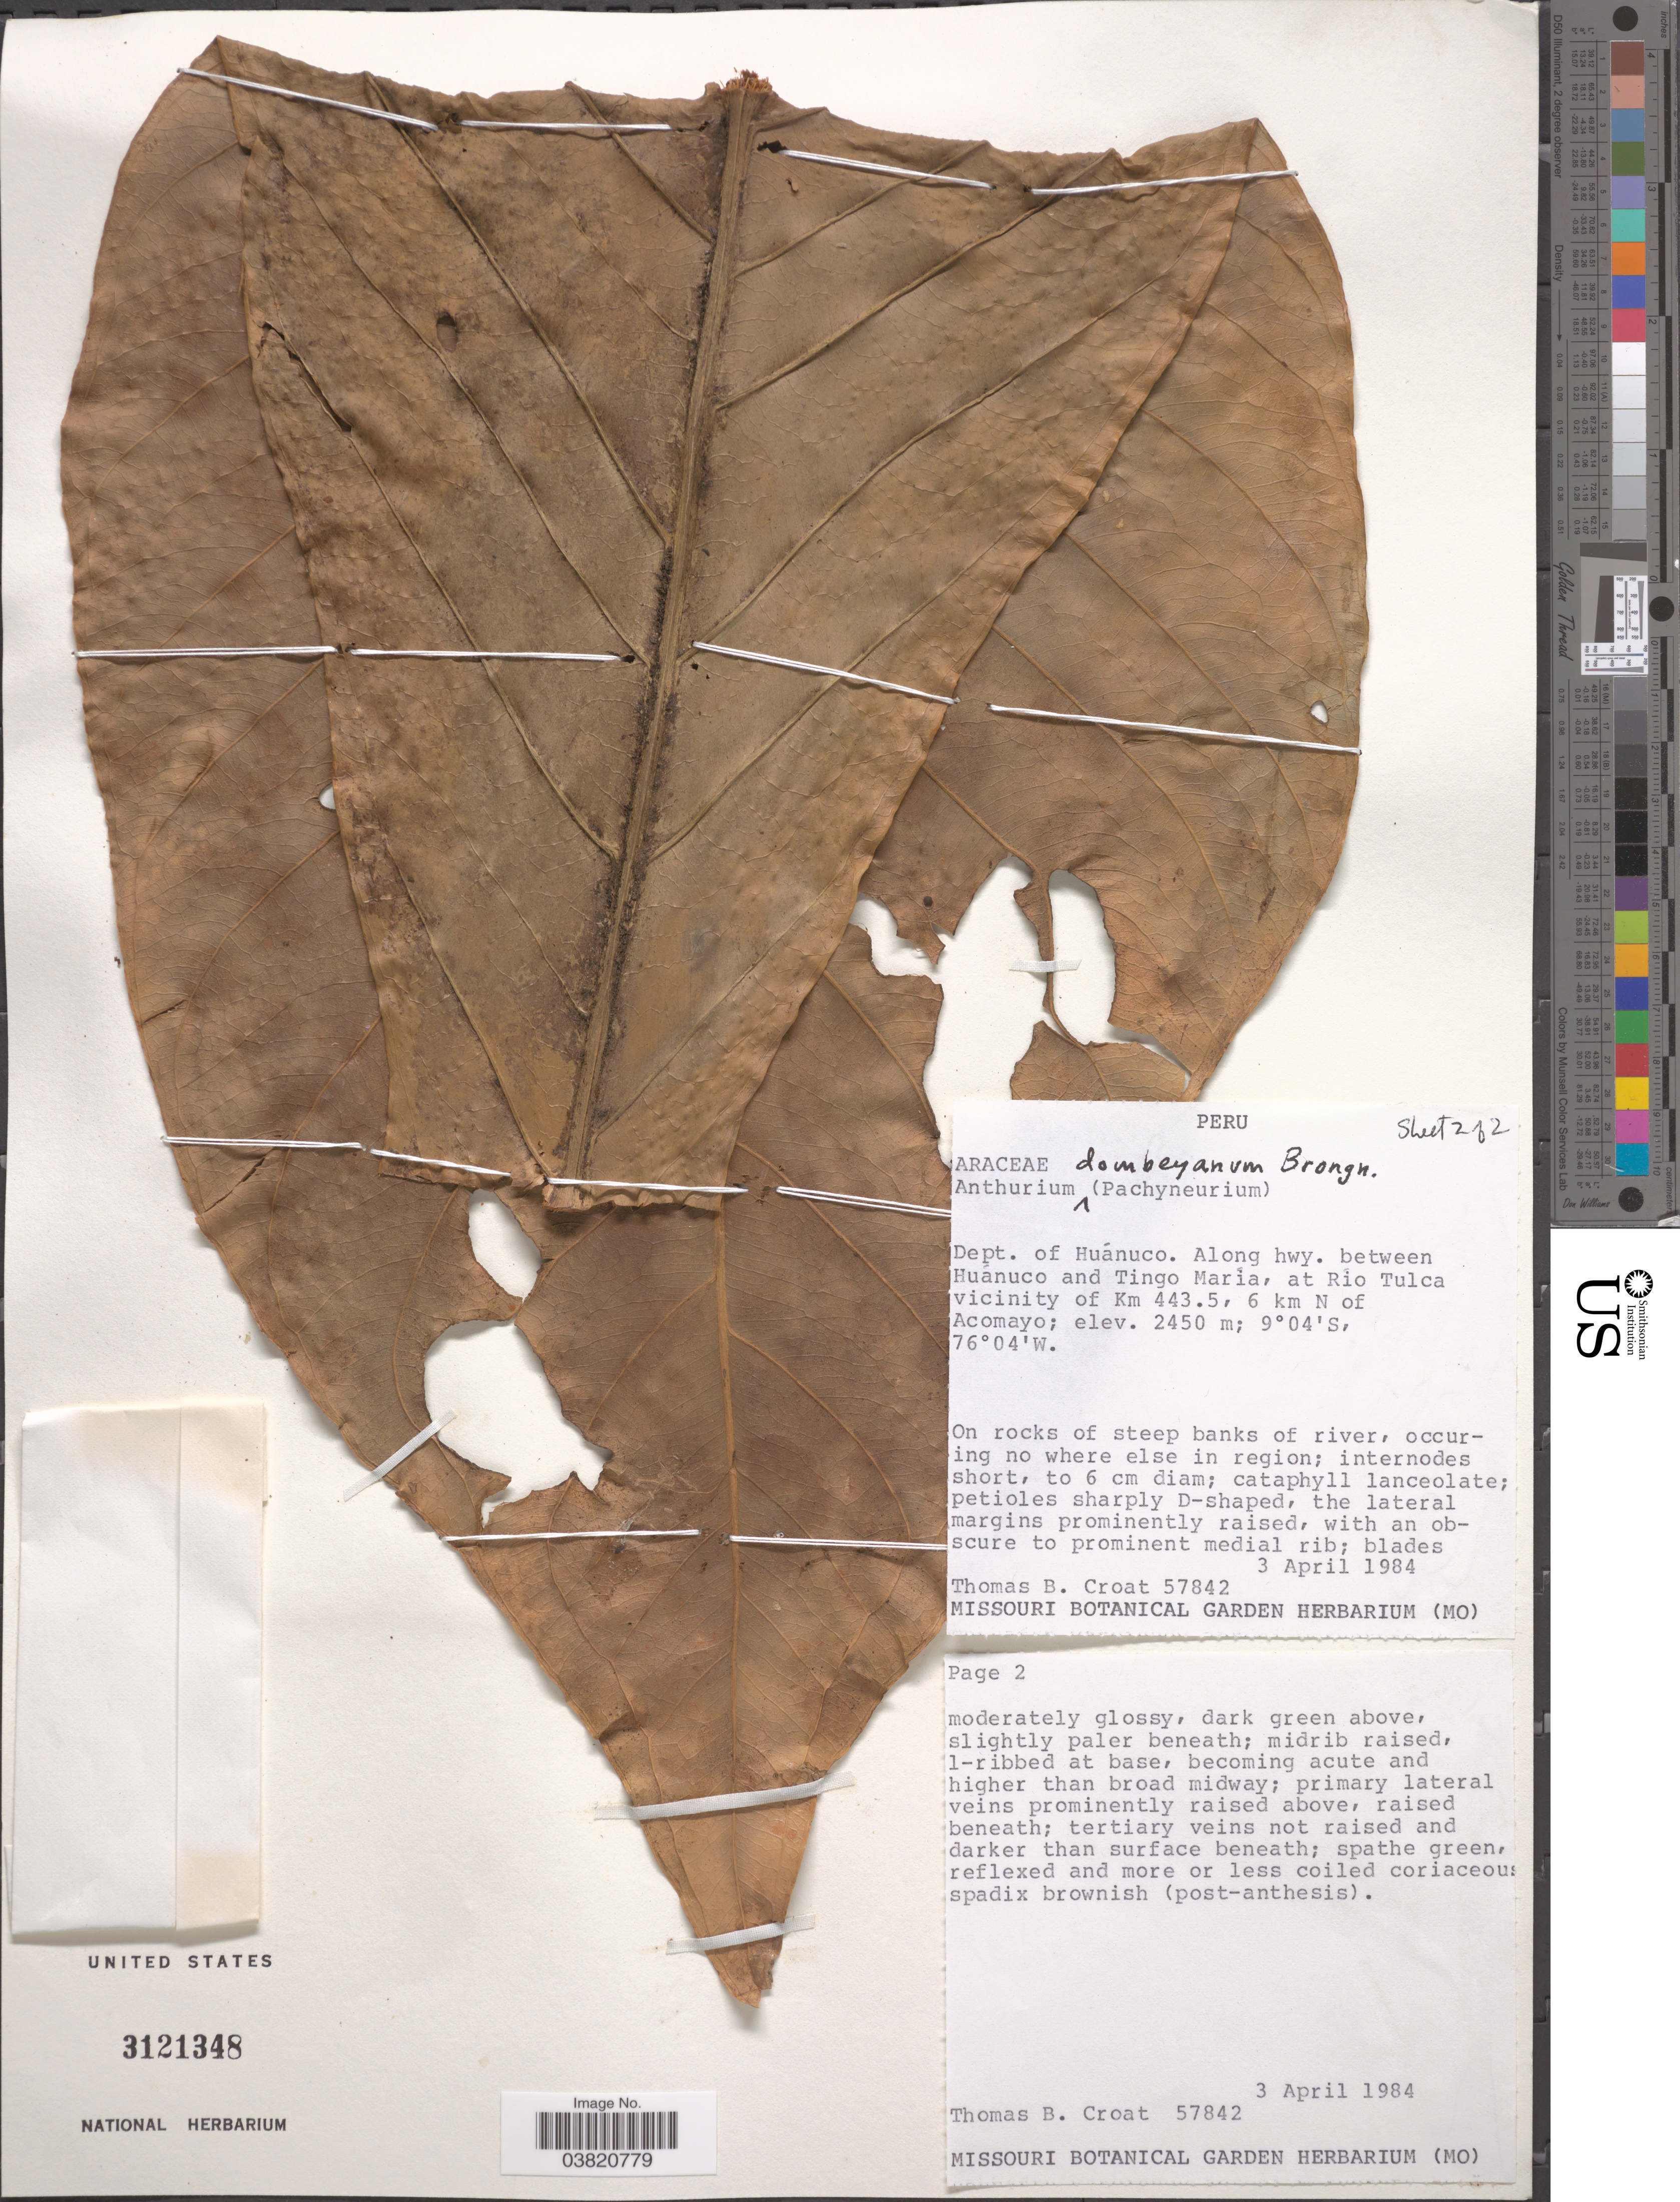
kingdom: Plantae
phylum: Tracheophyta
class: Liliopsida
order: Alismatales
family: Araceae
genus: Anthurium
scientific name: Anthurium dombeyanum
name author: Brongn. ex Schott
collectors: T. B. Croat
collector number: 57842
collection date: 1984-04-03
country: Peru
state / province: Huánuco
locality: Dept. of Huánuco. Along hwy. between Huánuco and Tingo María, at Río Tulca vicinity of Km 443.5, 6 km N of Acomayo.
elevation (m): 2450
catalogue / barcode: US 3121348